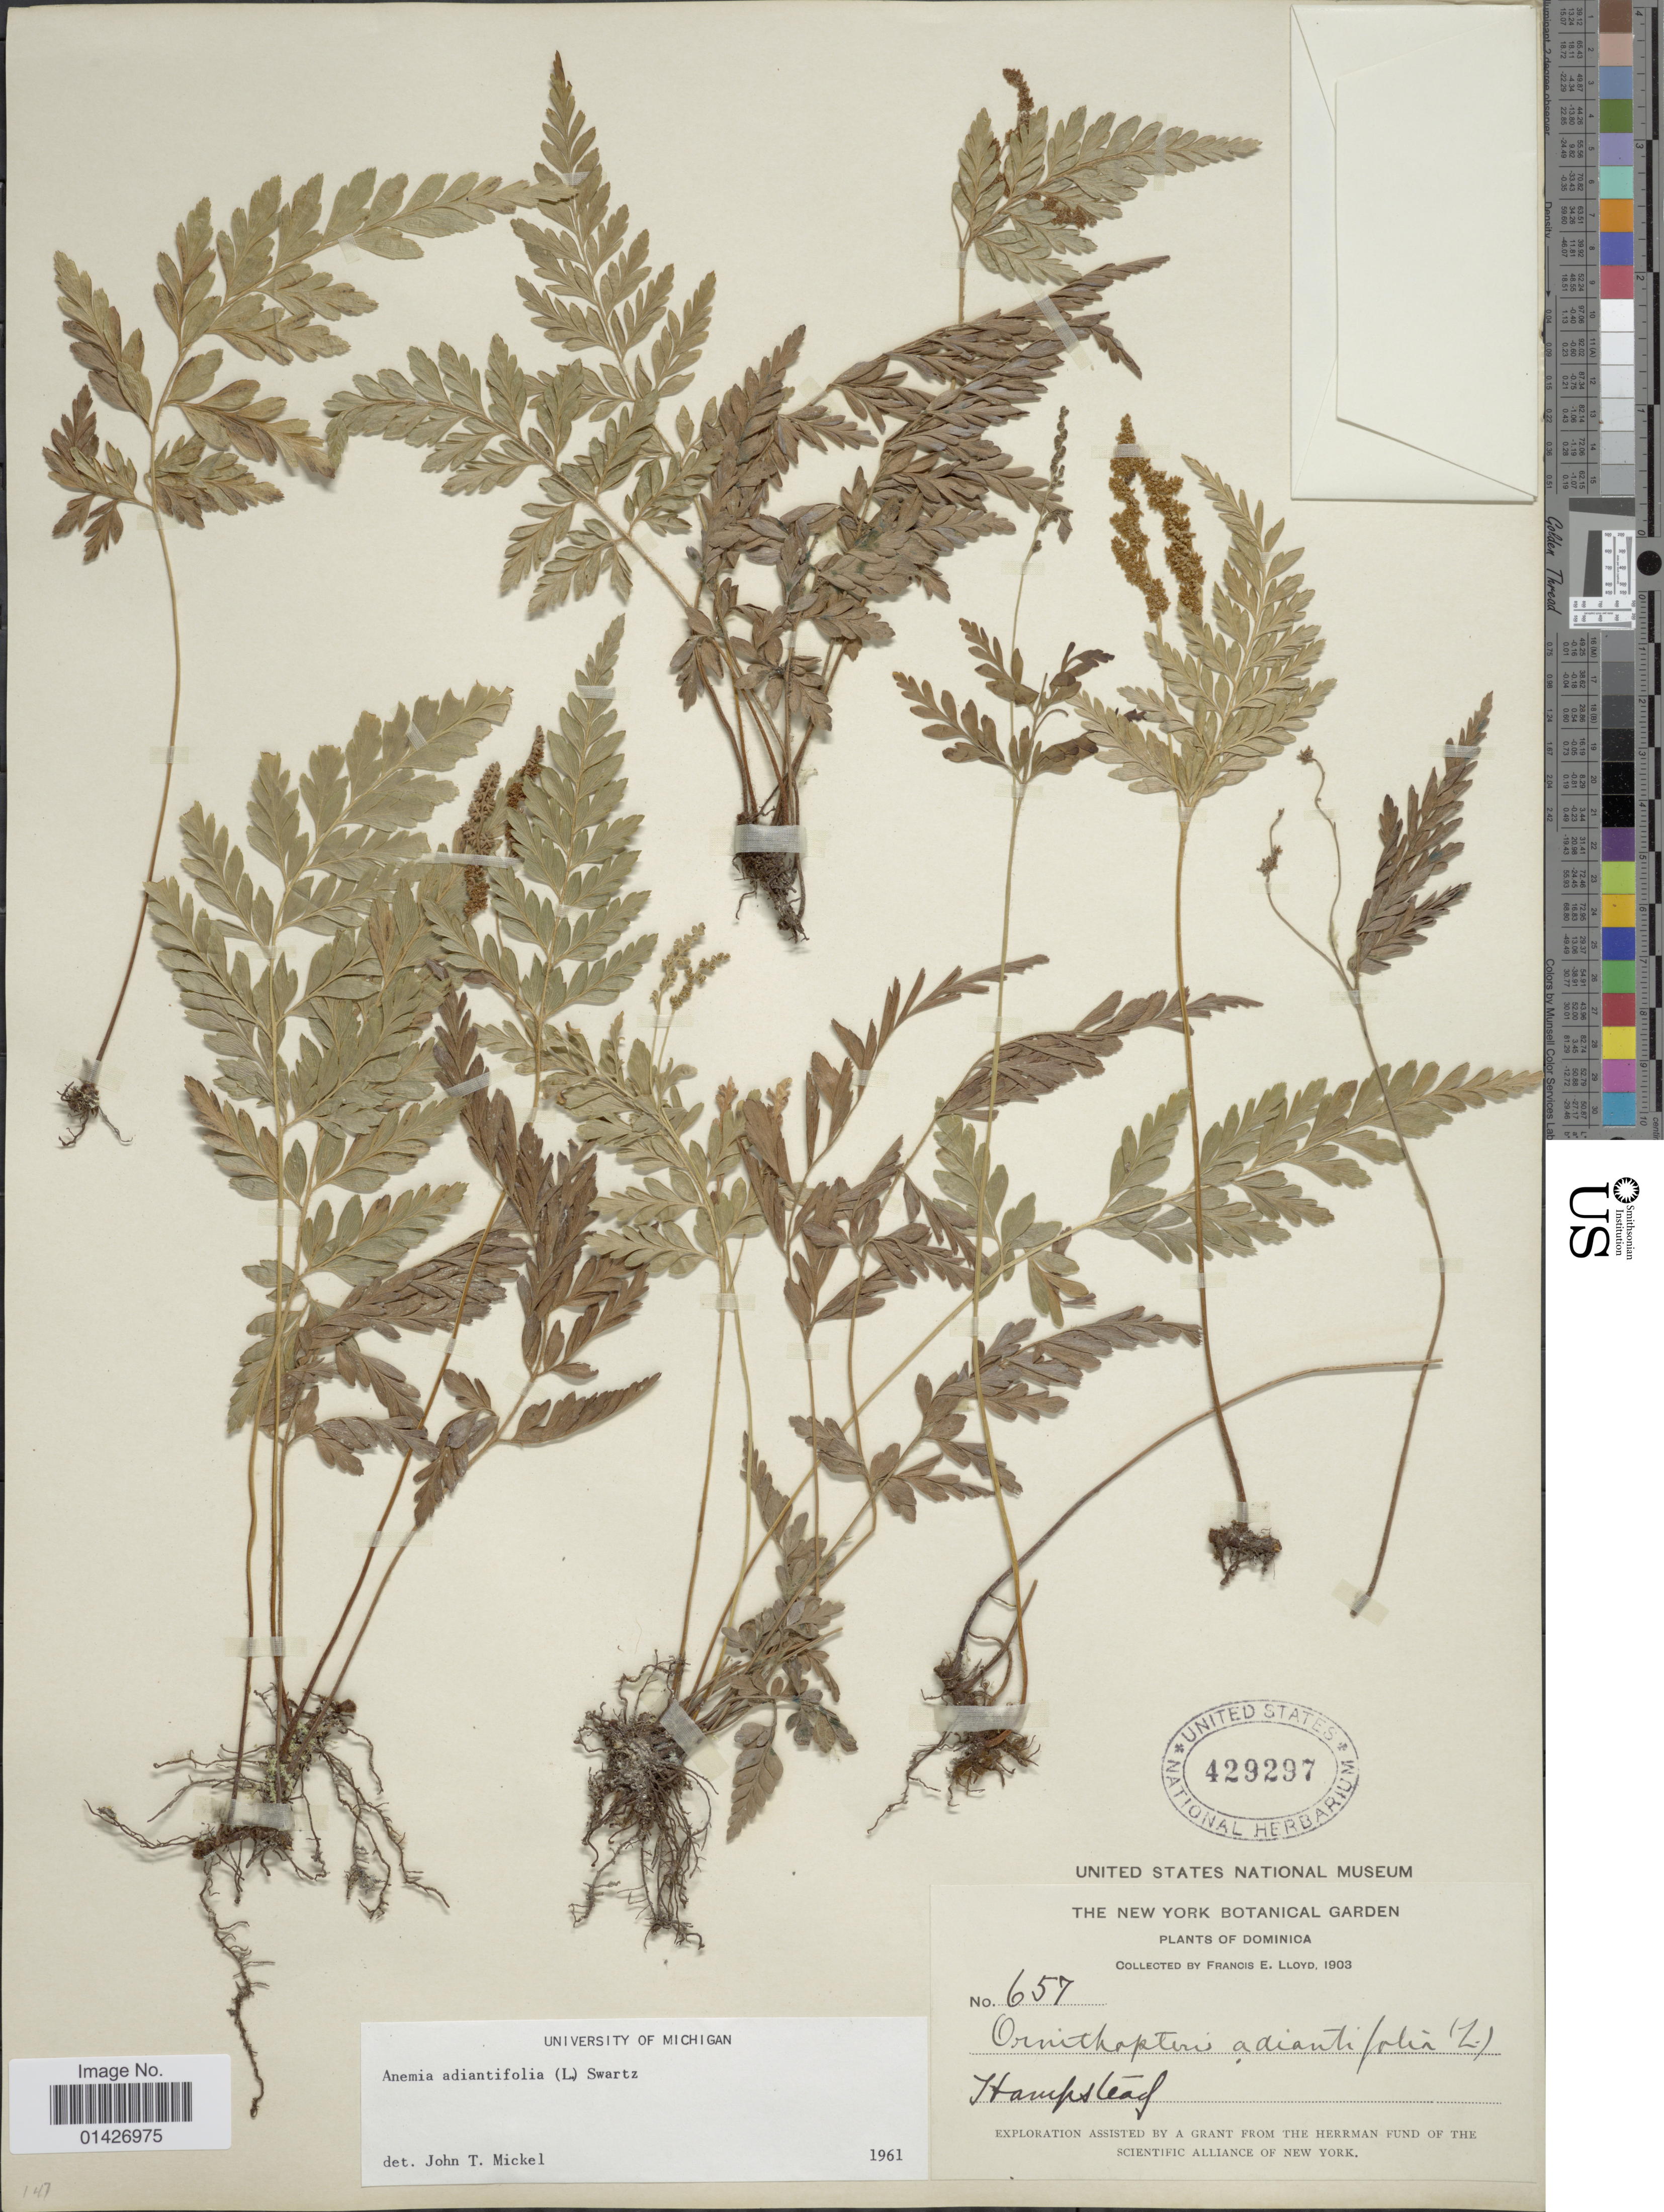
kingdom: Plantae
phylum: Tracheophyta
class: Polypodiopsida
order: Schizaeales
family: Anemiaceae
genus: Anemia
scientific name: Anemia adiantifolia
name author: (L.) Sw.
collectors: Lloyd, C. E.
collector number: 657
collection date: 1903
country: Dominica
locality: Hampstead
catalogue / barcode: US 429297